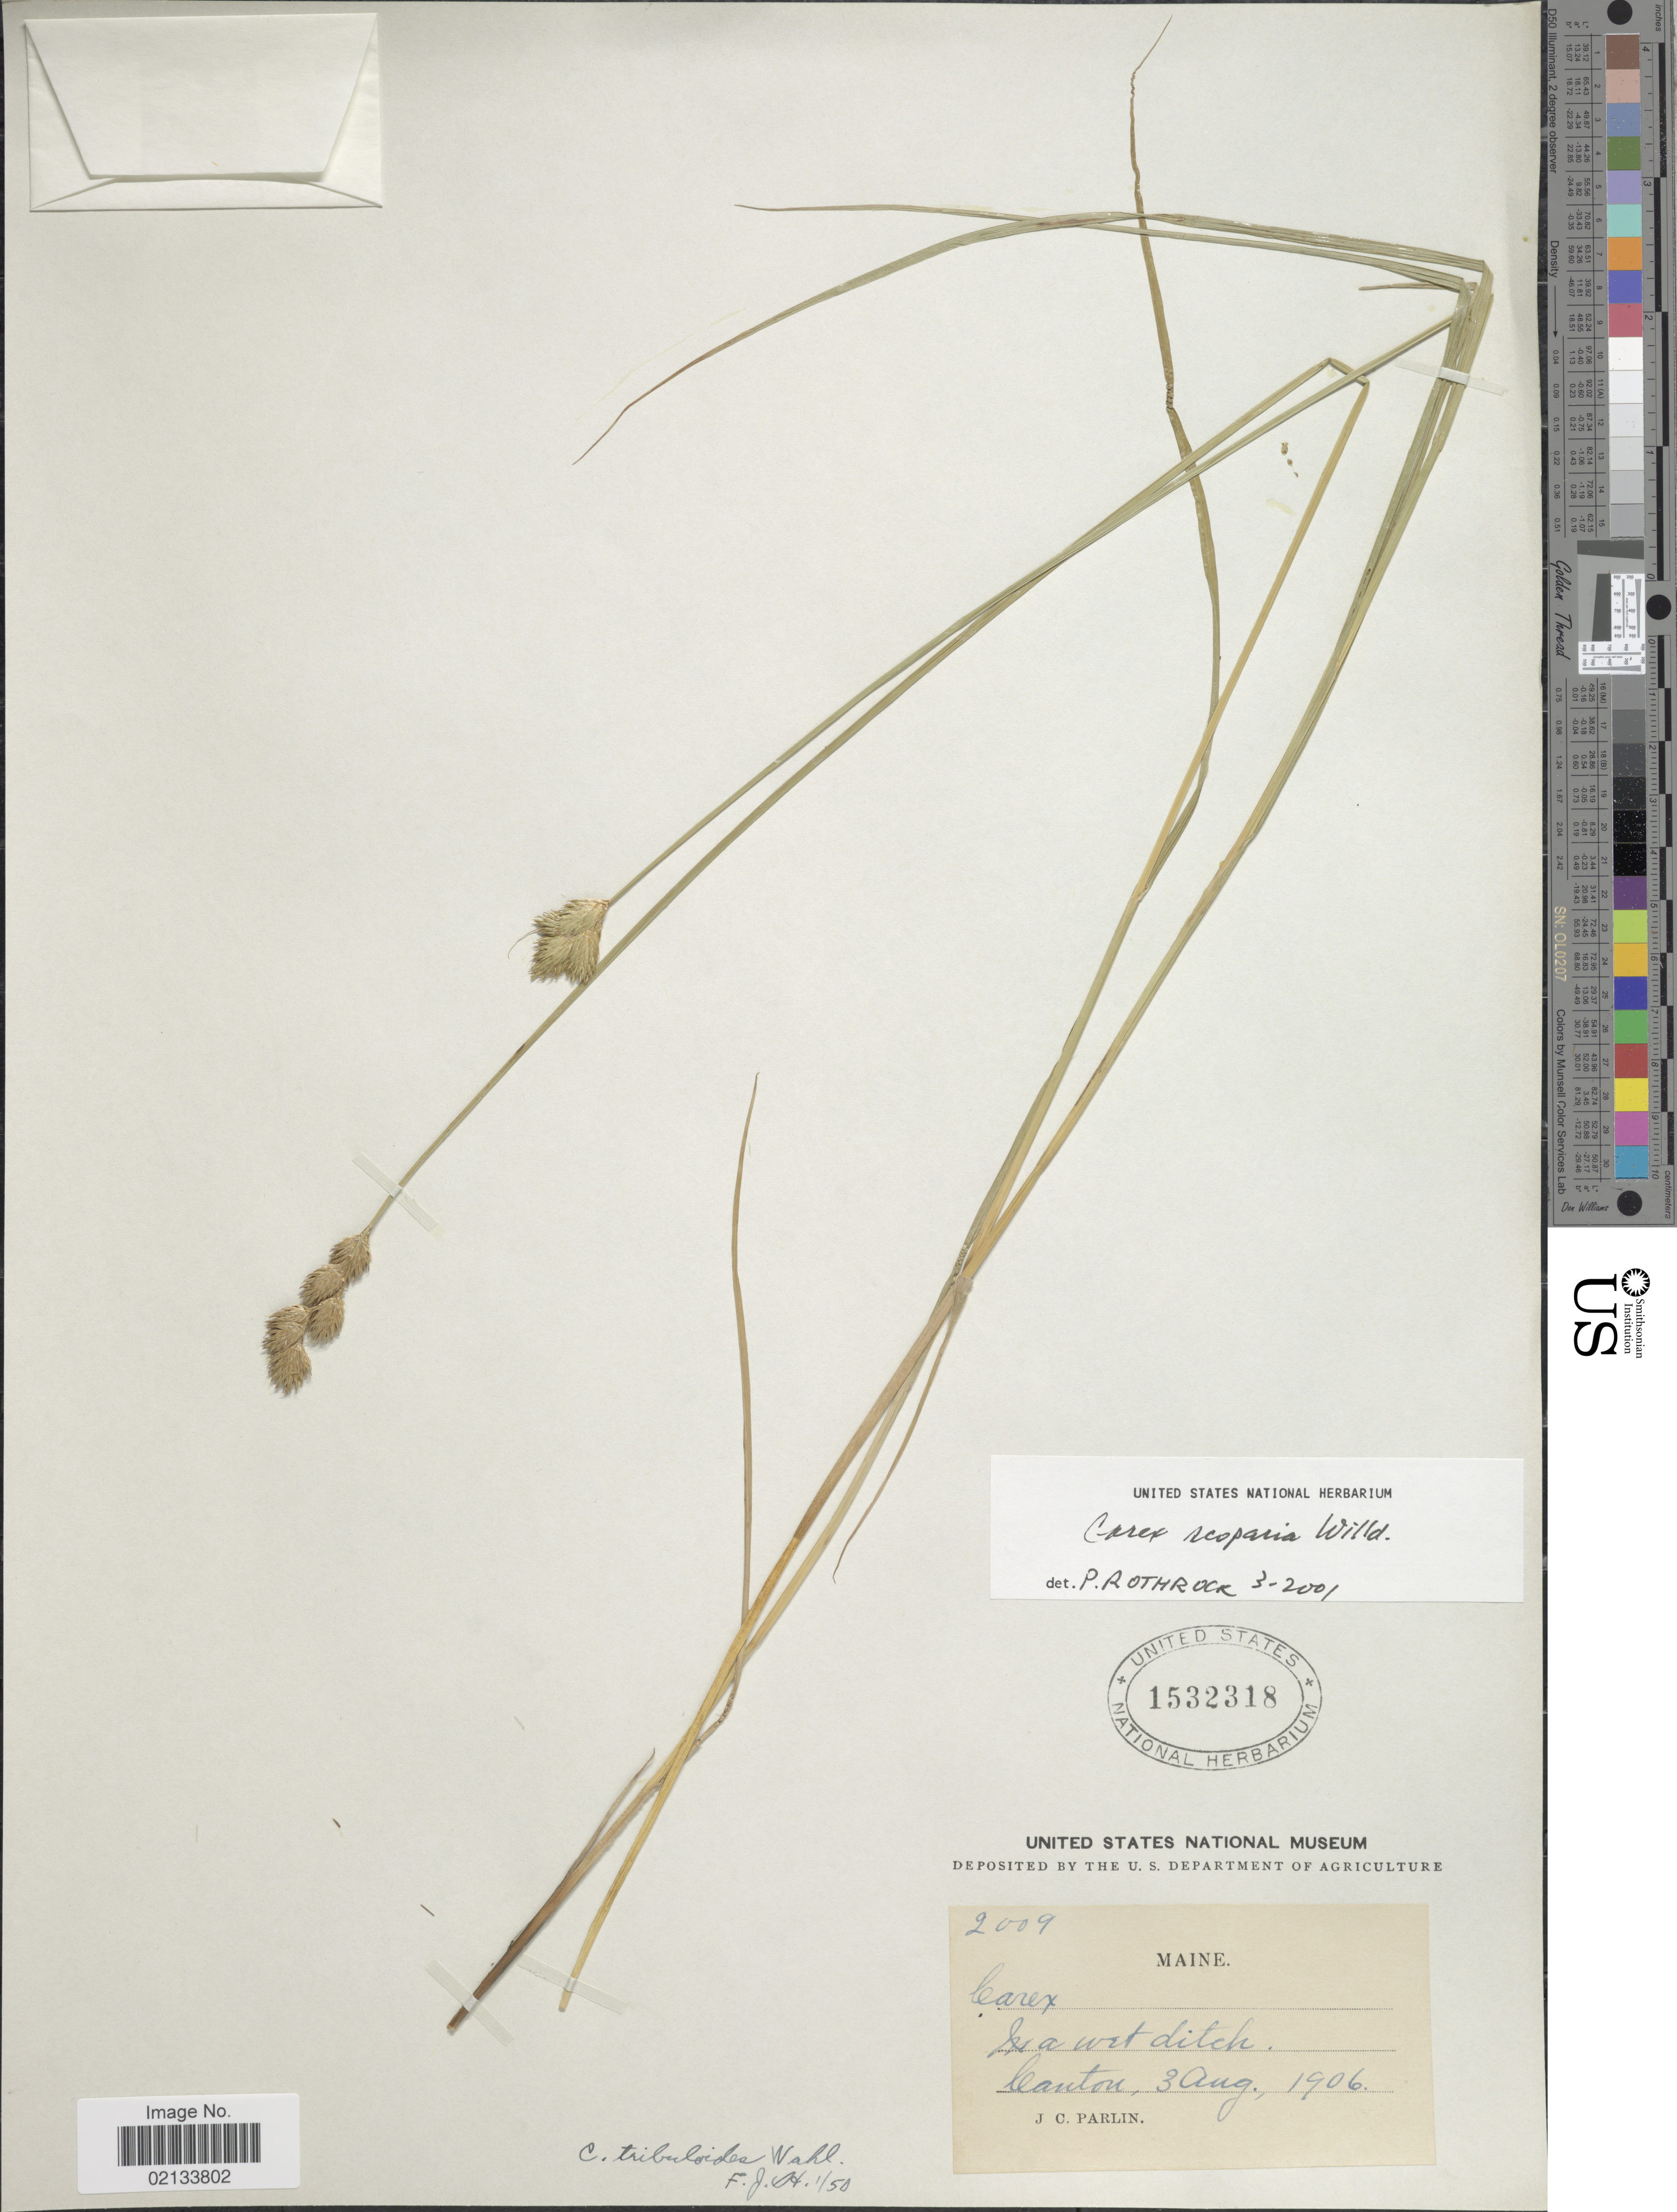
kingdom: Plantae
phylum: Tracheophyta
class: Liliopsida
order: Poales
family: Cyperaceae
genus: Carex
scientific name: Carex scoparia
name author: Schkuhr ex Willd.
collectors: J. Parlin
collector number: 2009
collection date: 1906-08-03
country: United States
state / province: Maine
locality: In a wet ditch, Canton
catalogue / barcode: US 1532318